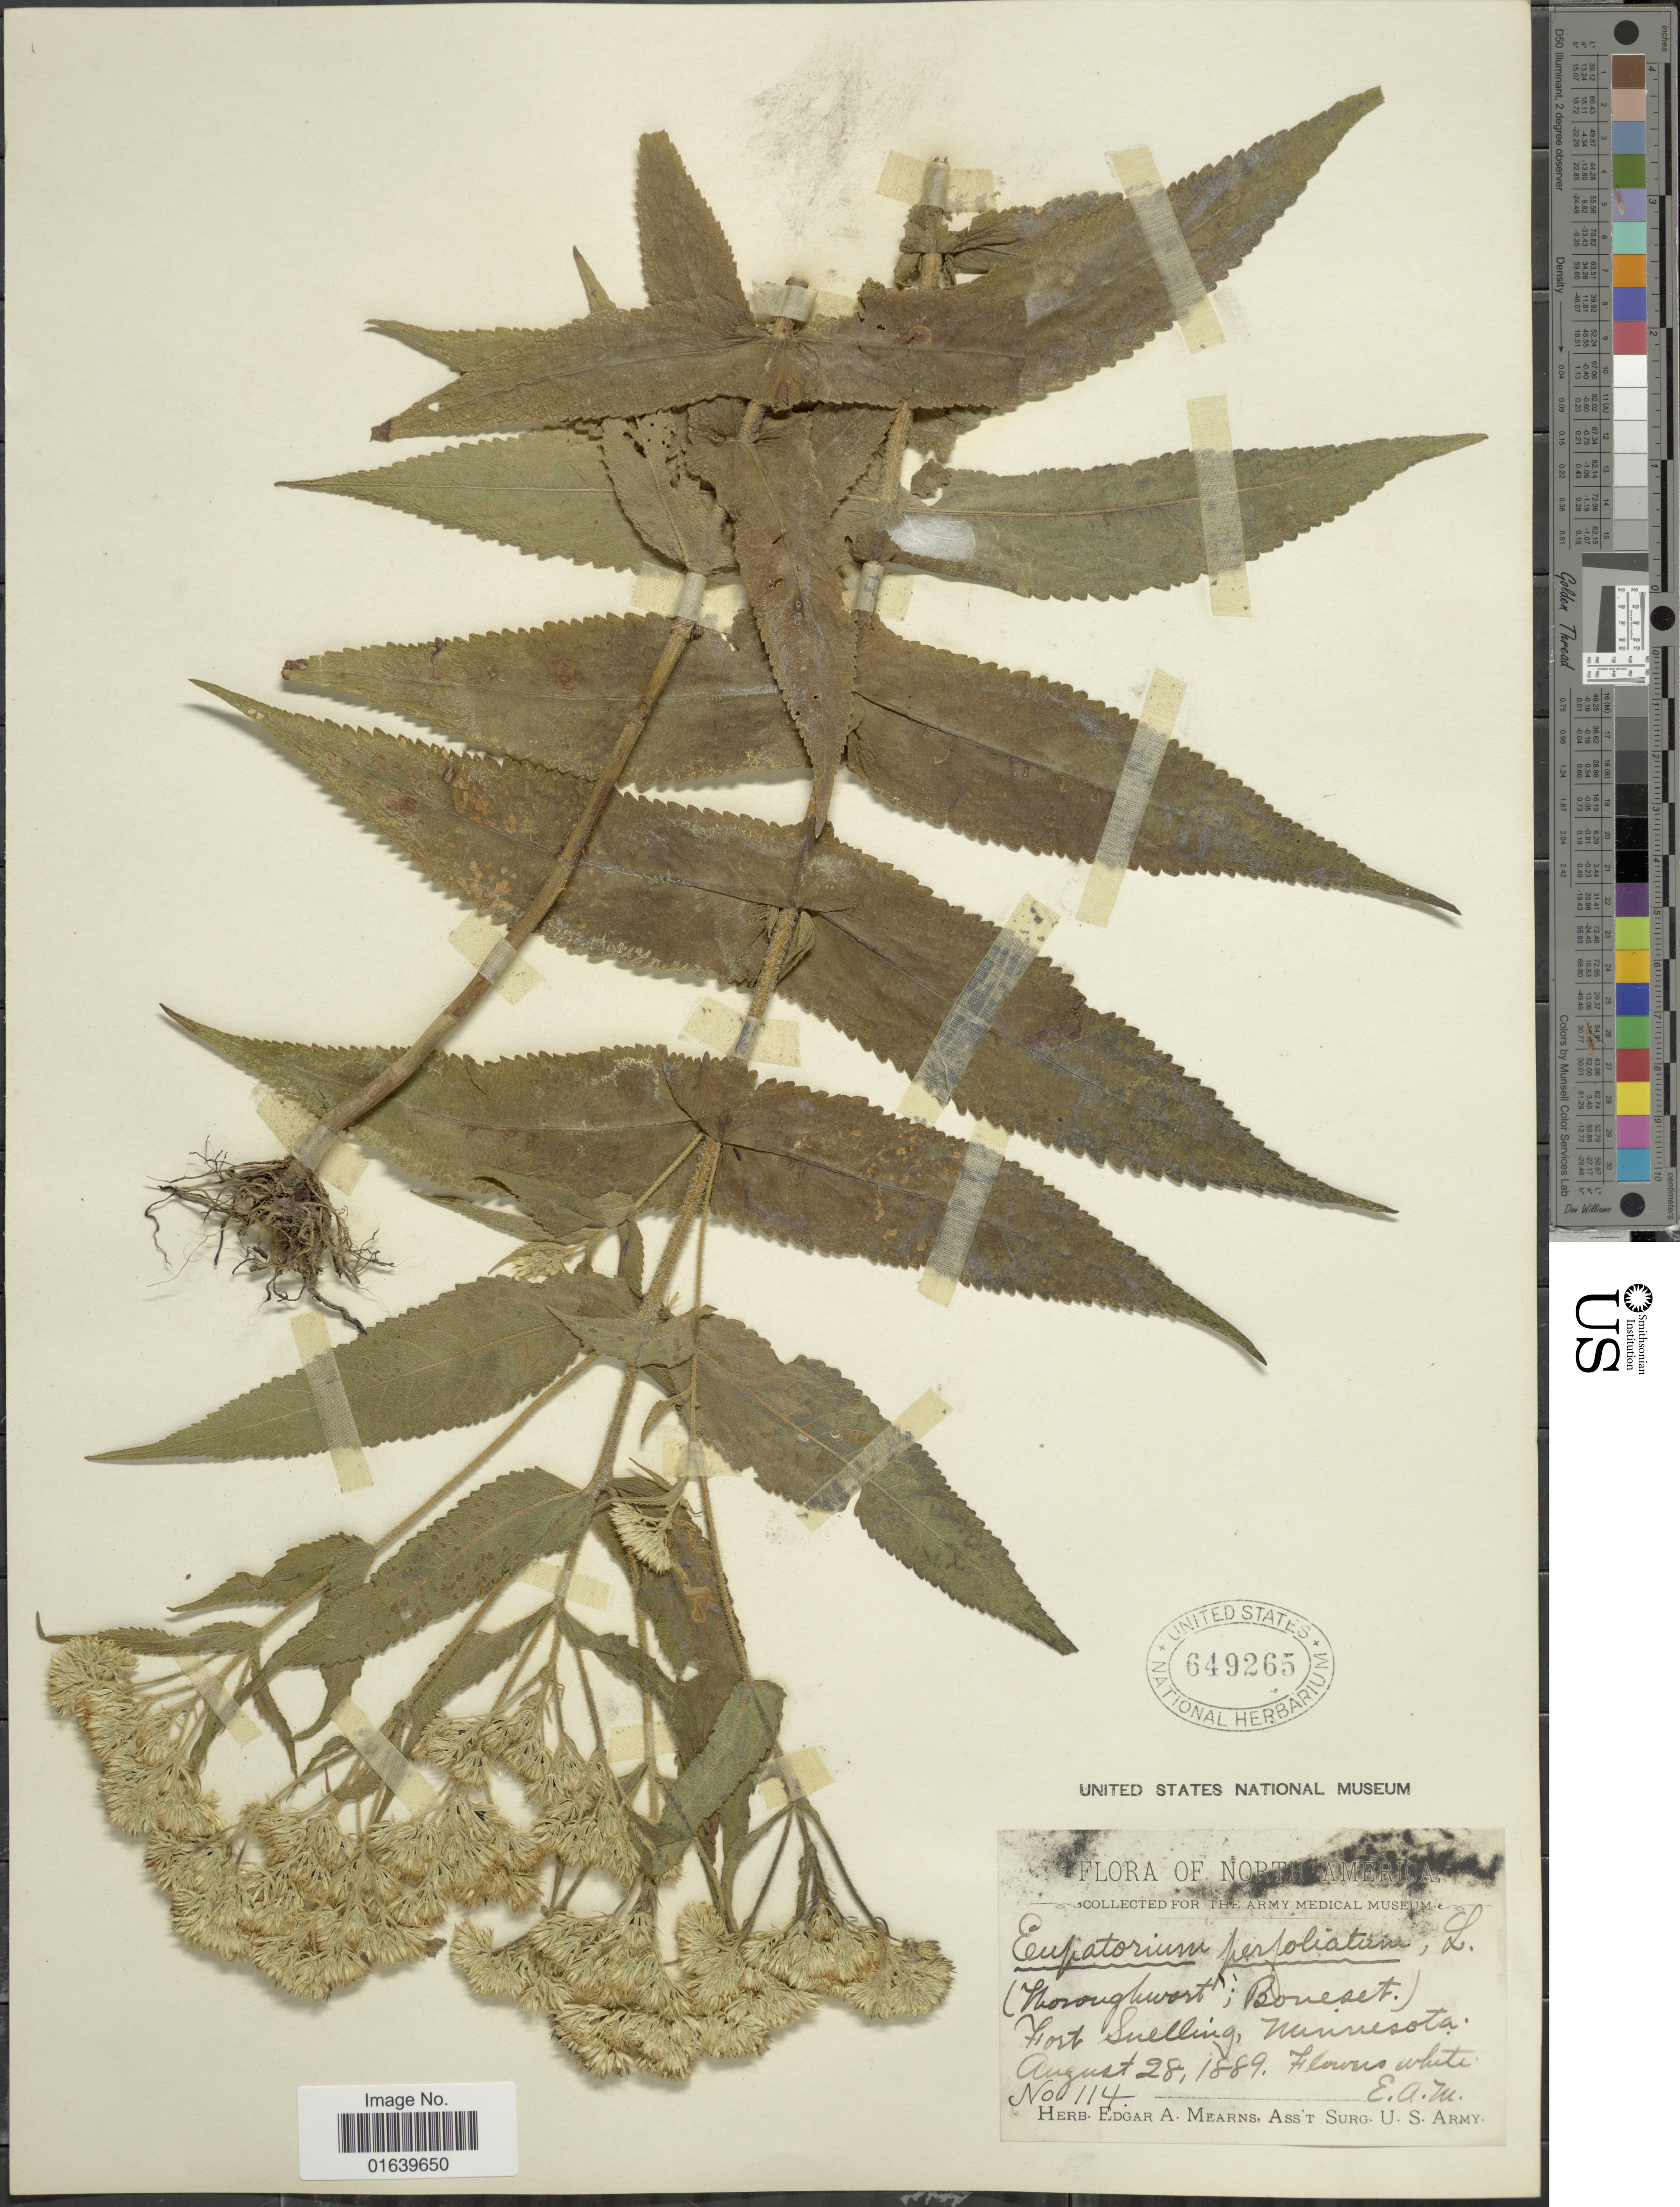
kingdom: Plantae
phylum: Tracheophyta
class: Magnoliopsida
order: Asterales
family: Asteraceae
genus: Eupatorium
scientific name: Eupatorium perfoliatum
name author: L.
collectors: E. A. Mearns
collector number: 114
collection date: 1889-08-28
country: United States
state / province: Minnesota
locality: North America, Fort Snelling.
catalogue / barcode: US 649265